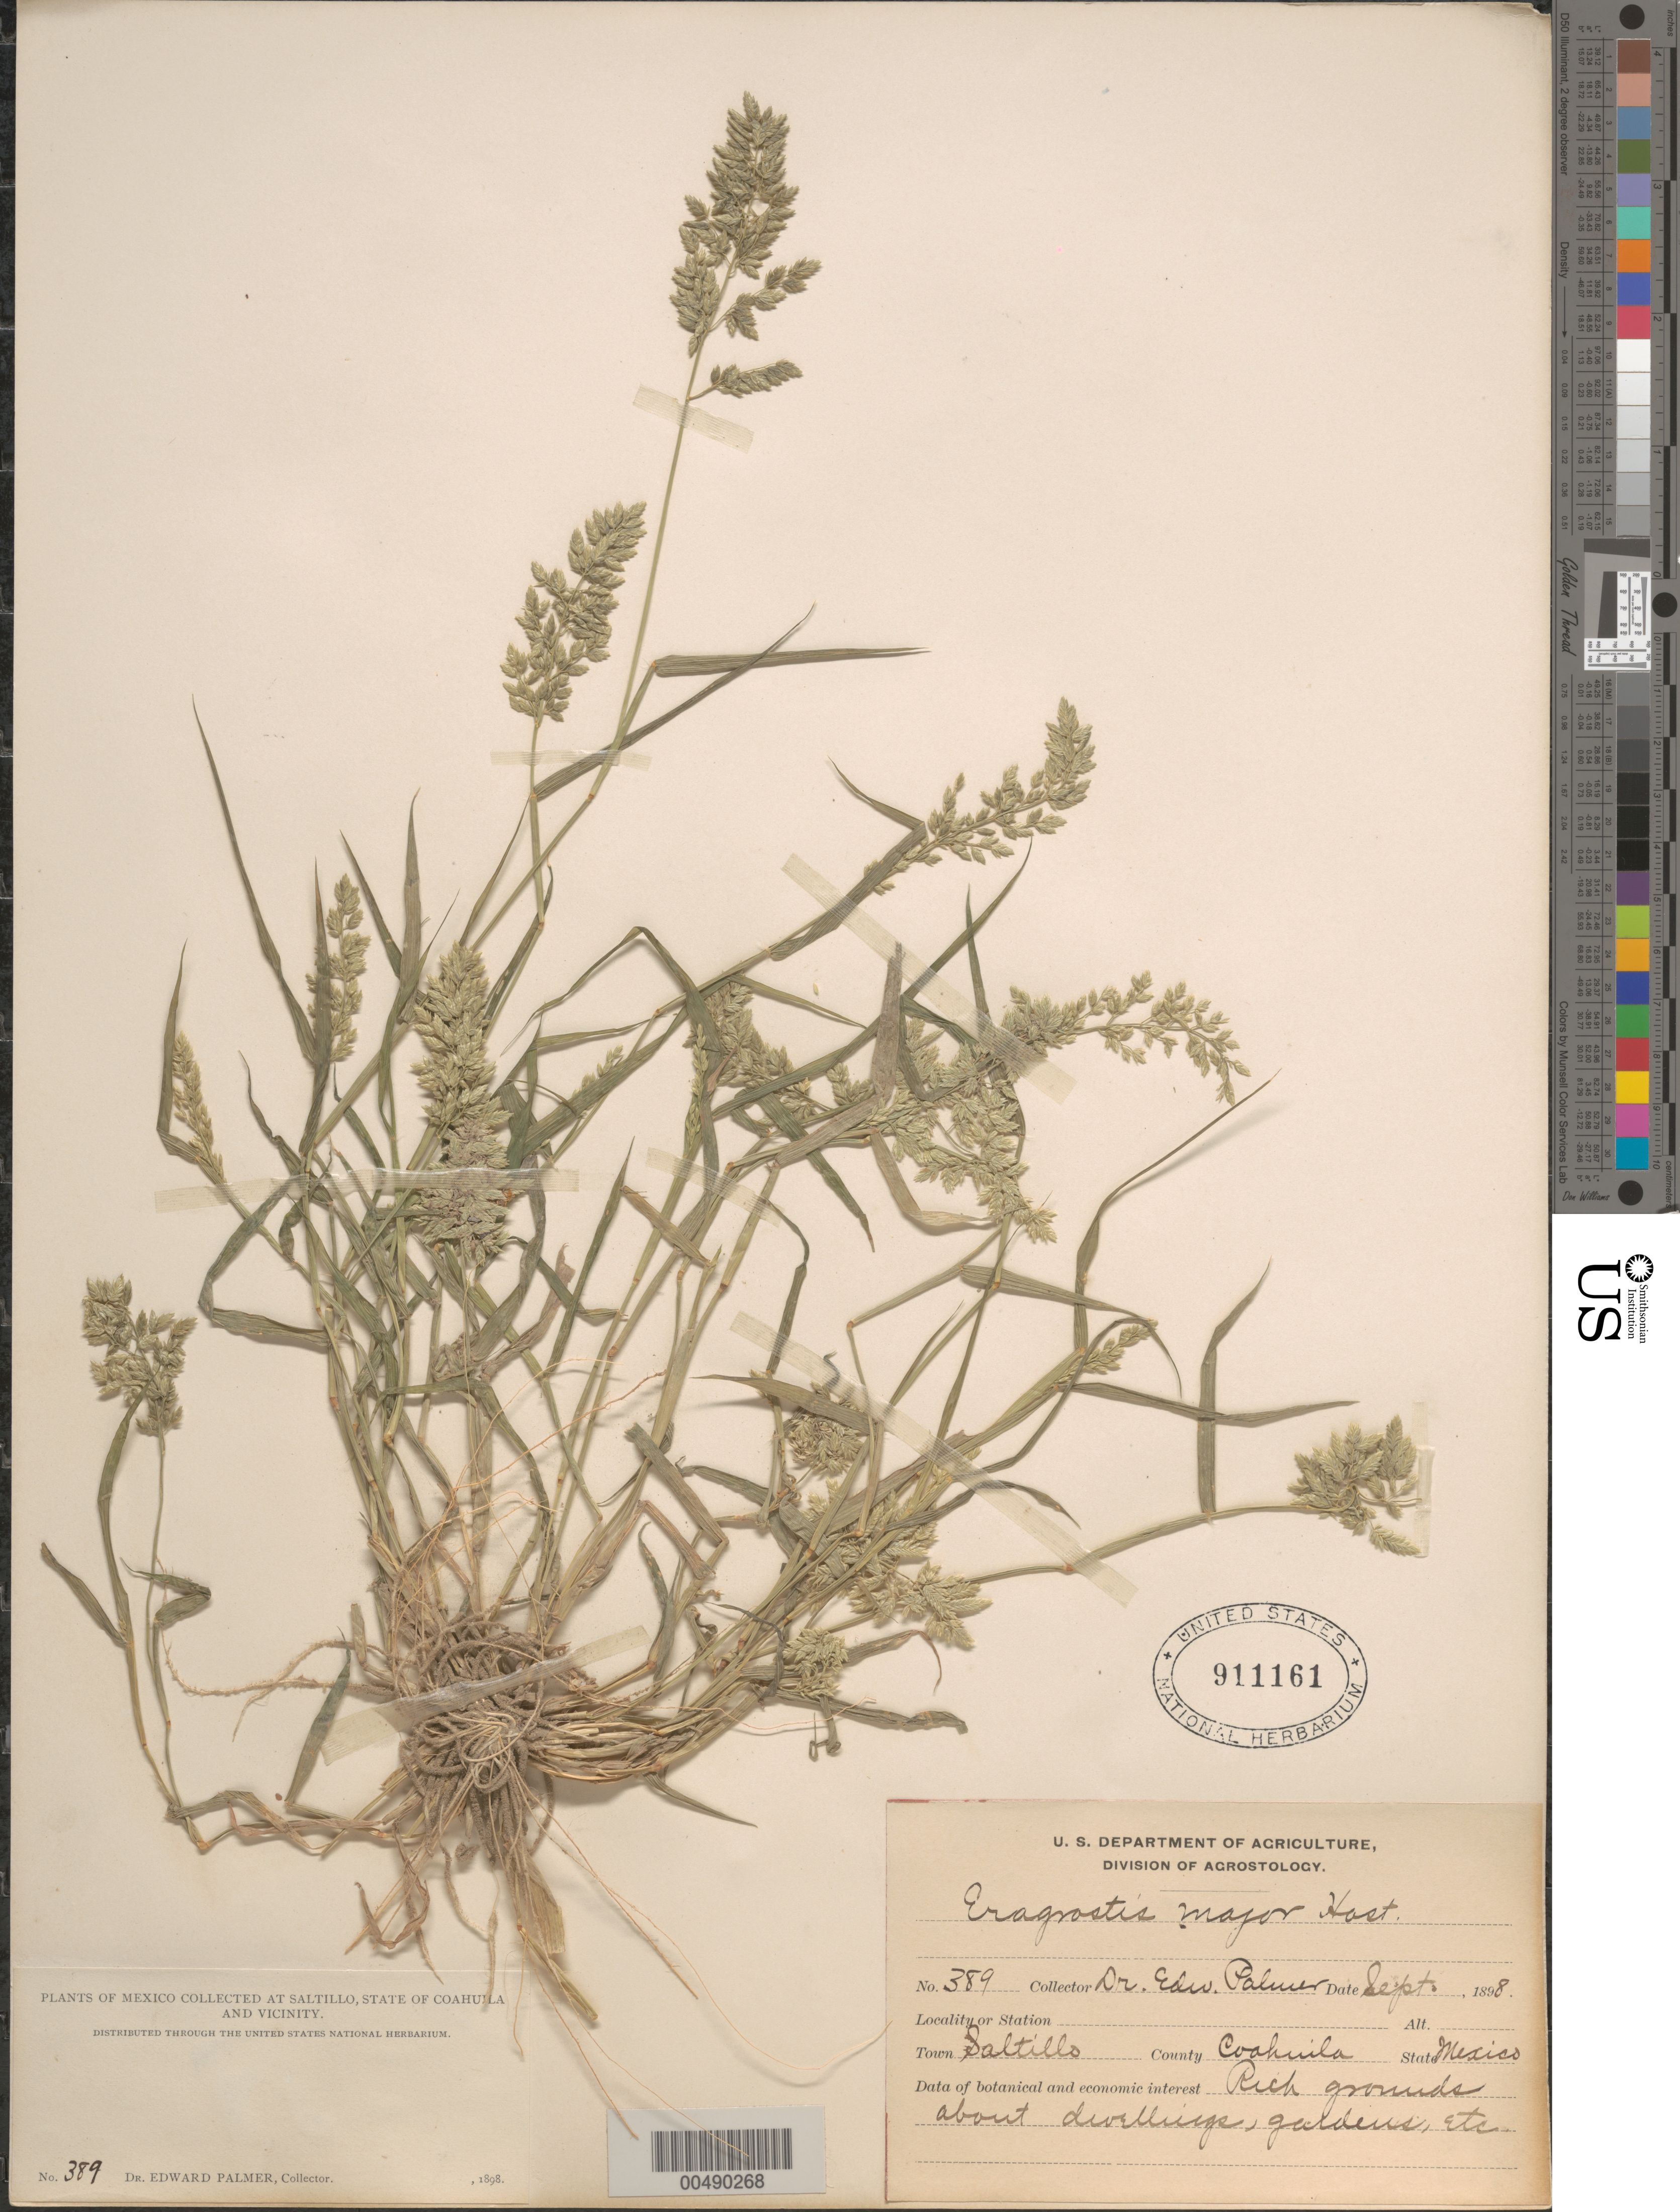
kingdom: Plantae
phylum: Tracheophyta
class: Liliopsida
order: Poales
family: Poaceae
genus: Eragrostis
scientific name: Eragrostis cilianensis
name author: (Bellardi) Vignolo ex Janch.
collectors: E. Palmer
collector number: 389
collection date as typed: Sep 1898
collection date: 1898-09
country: Mexico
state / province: Coahuila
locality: Saltillo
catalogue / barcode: US 911161